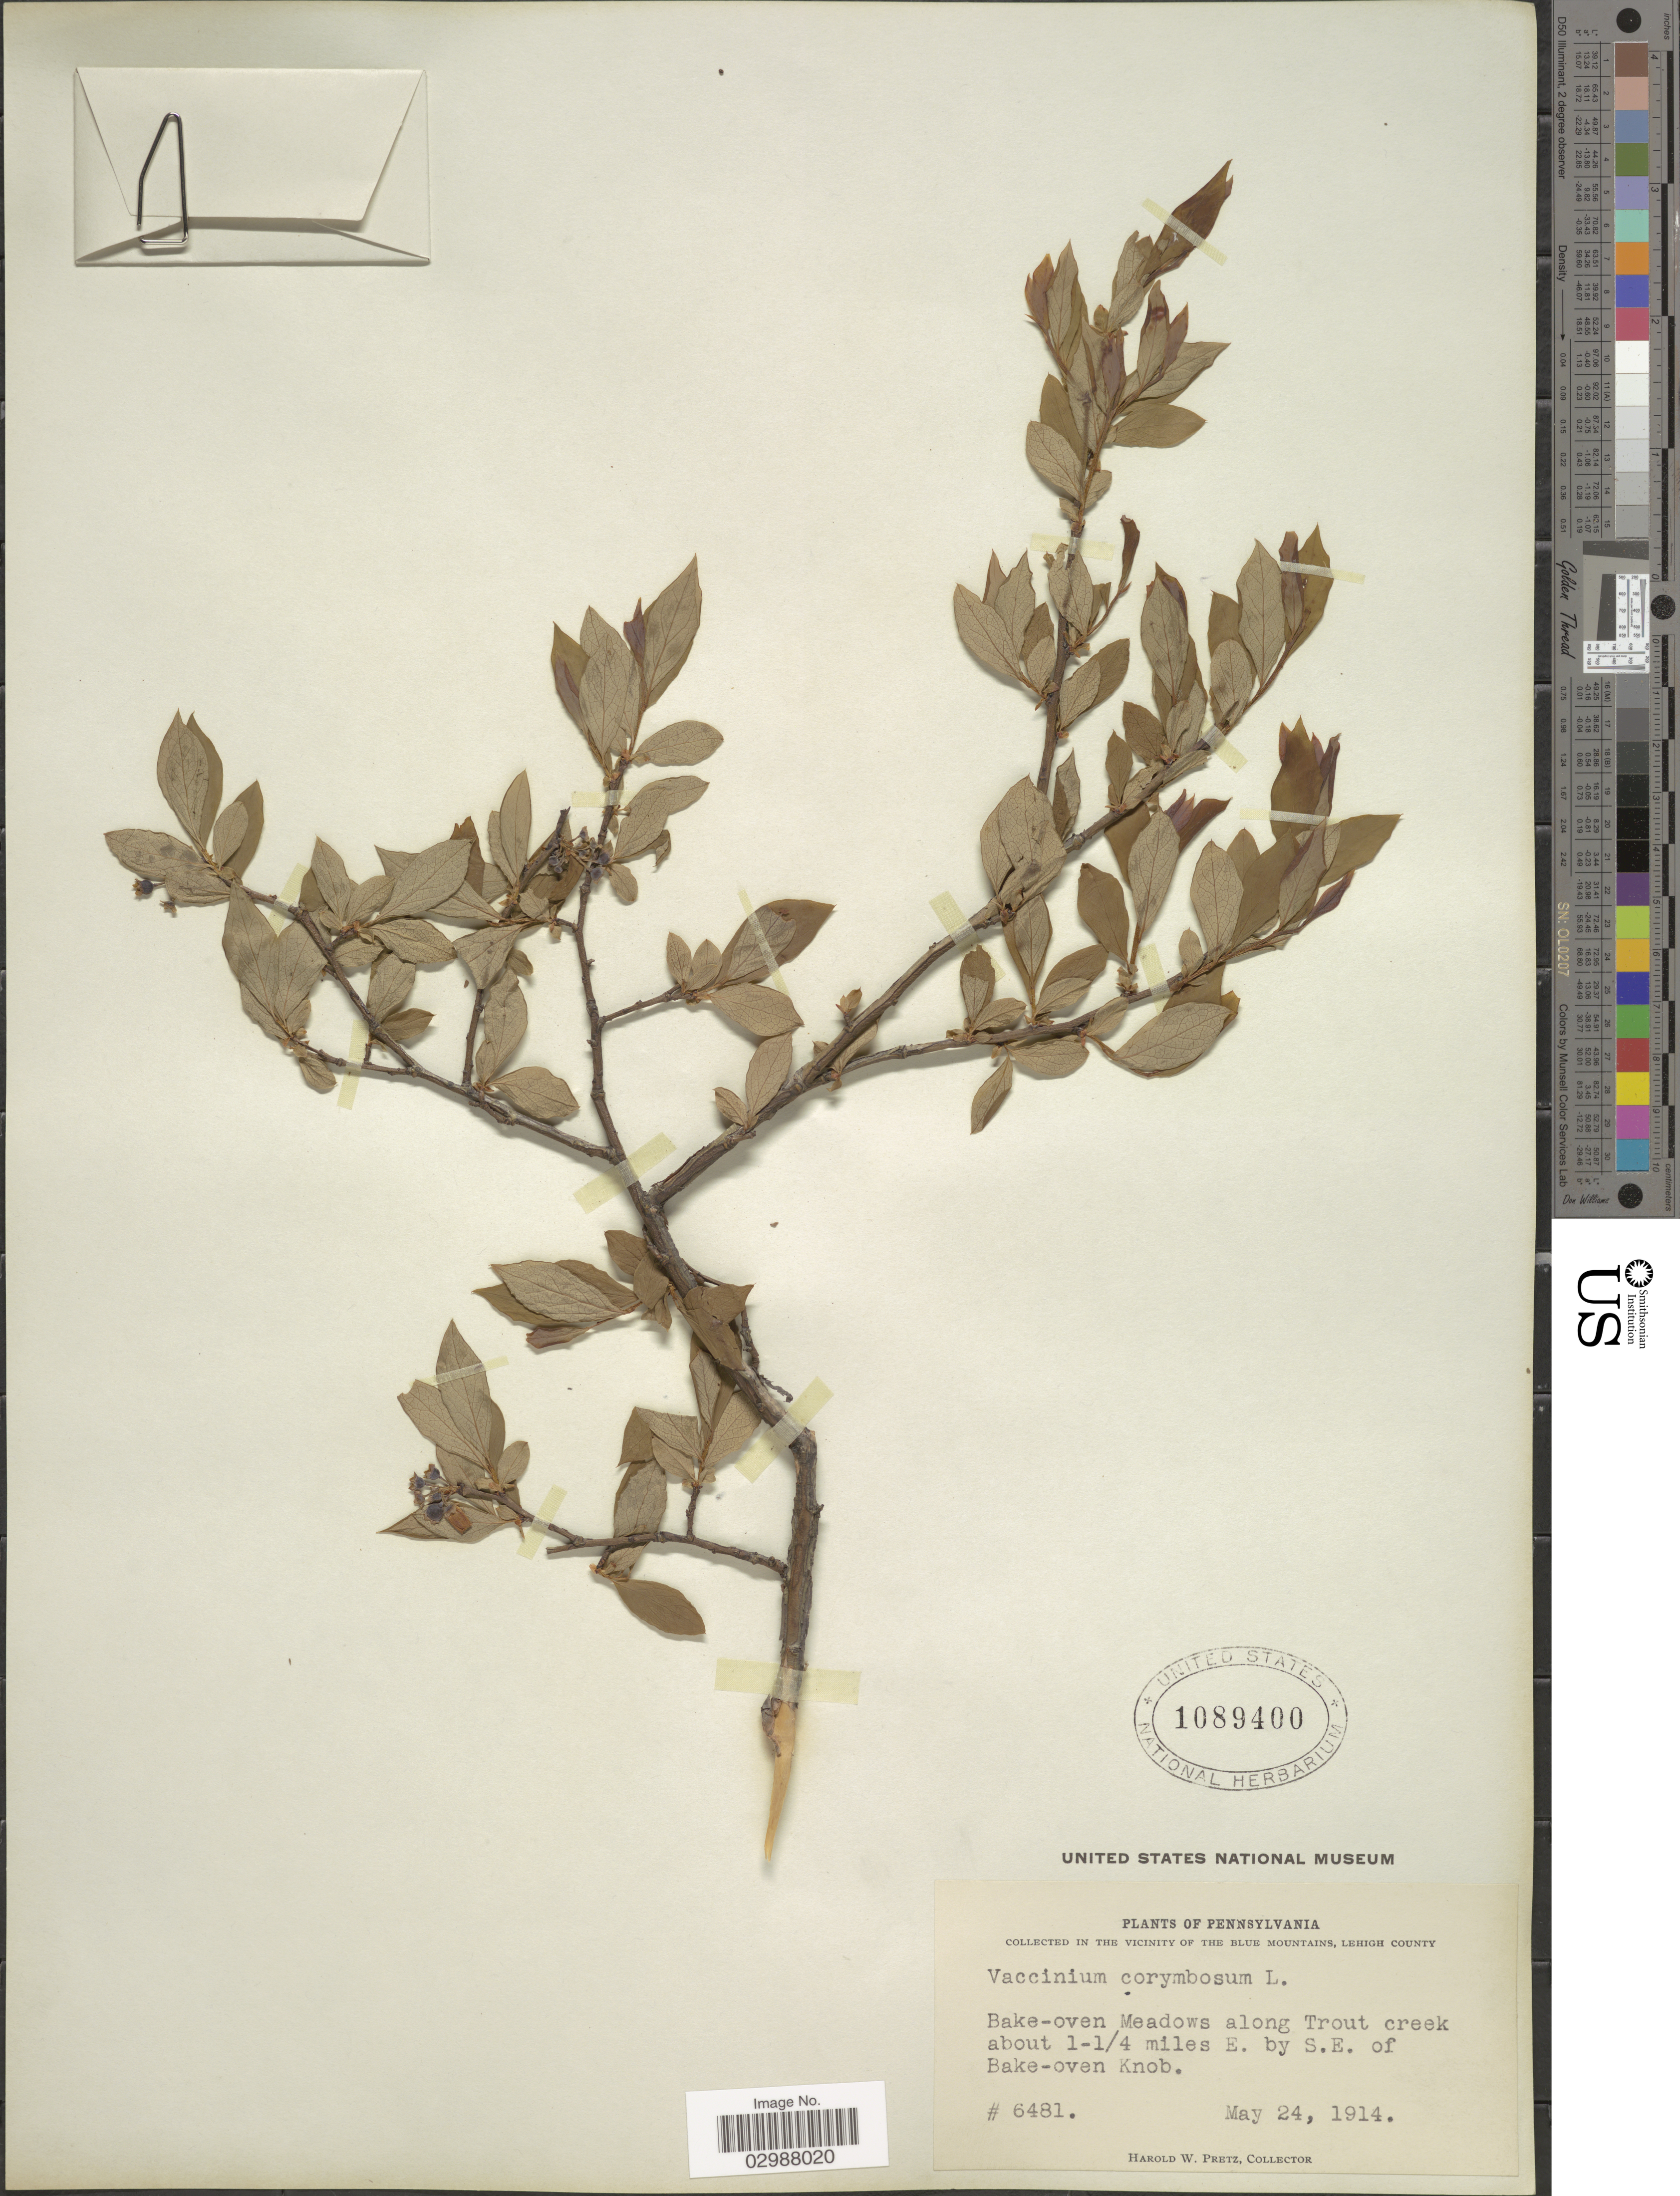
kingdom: Plantae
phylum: Tracheophyta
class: Magnoliopsida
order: Ericales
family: Ericaceae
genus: Vaccinium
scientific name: Vaccinium corymbosum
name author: L.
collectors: H. W. Pretz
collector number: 6481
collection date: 1914-05-24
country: United States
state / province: Pennsylvania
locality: In the vicinity of the Blue Mountains, Lehigh County. Bake-oven Meadows along Trout creek about 1-1/4 miles E. by S.E. of Bake-oven Knob.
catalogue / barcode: US 1089400